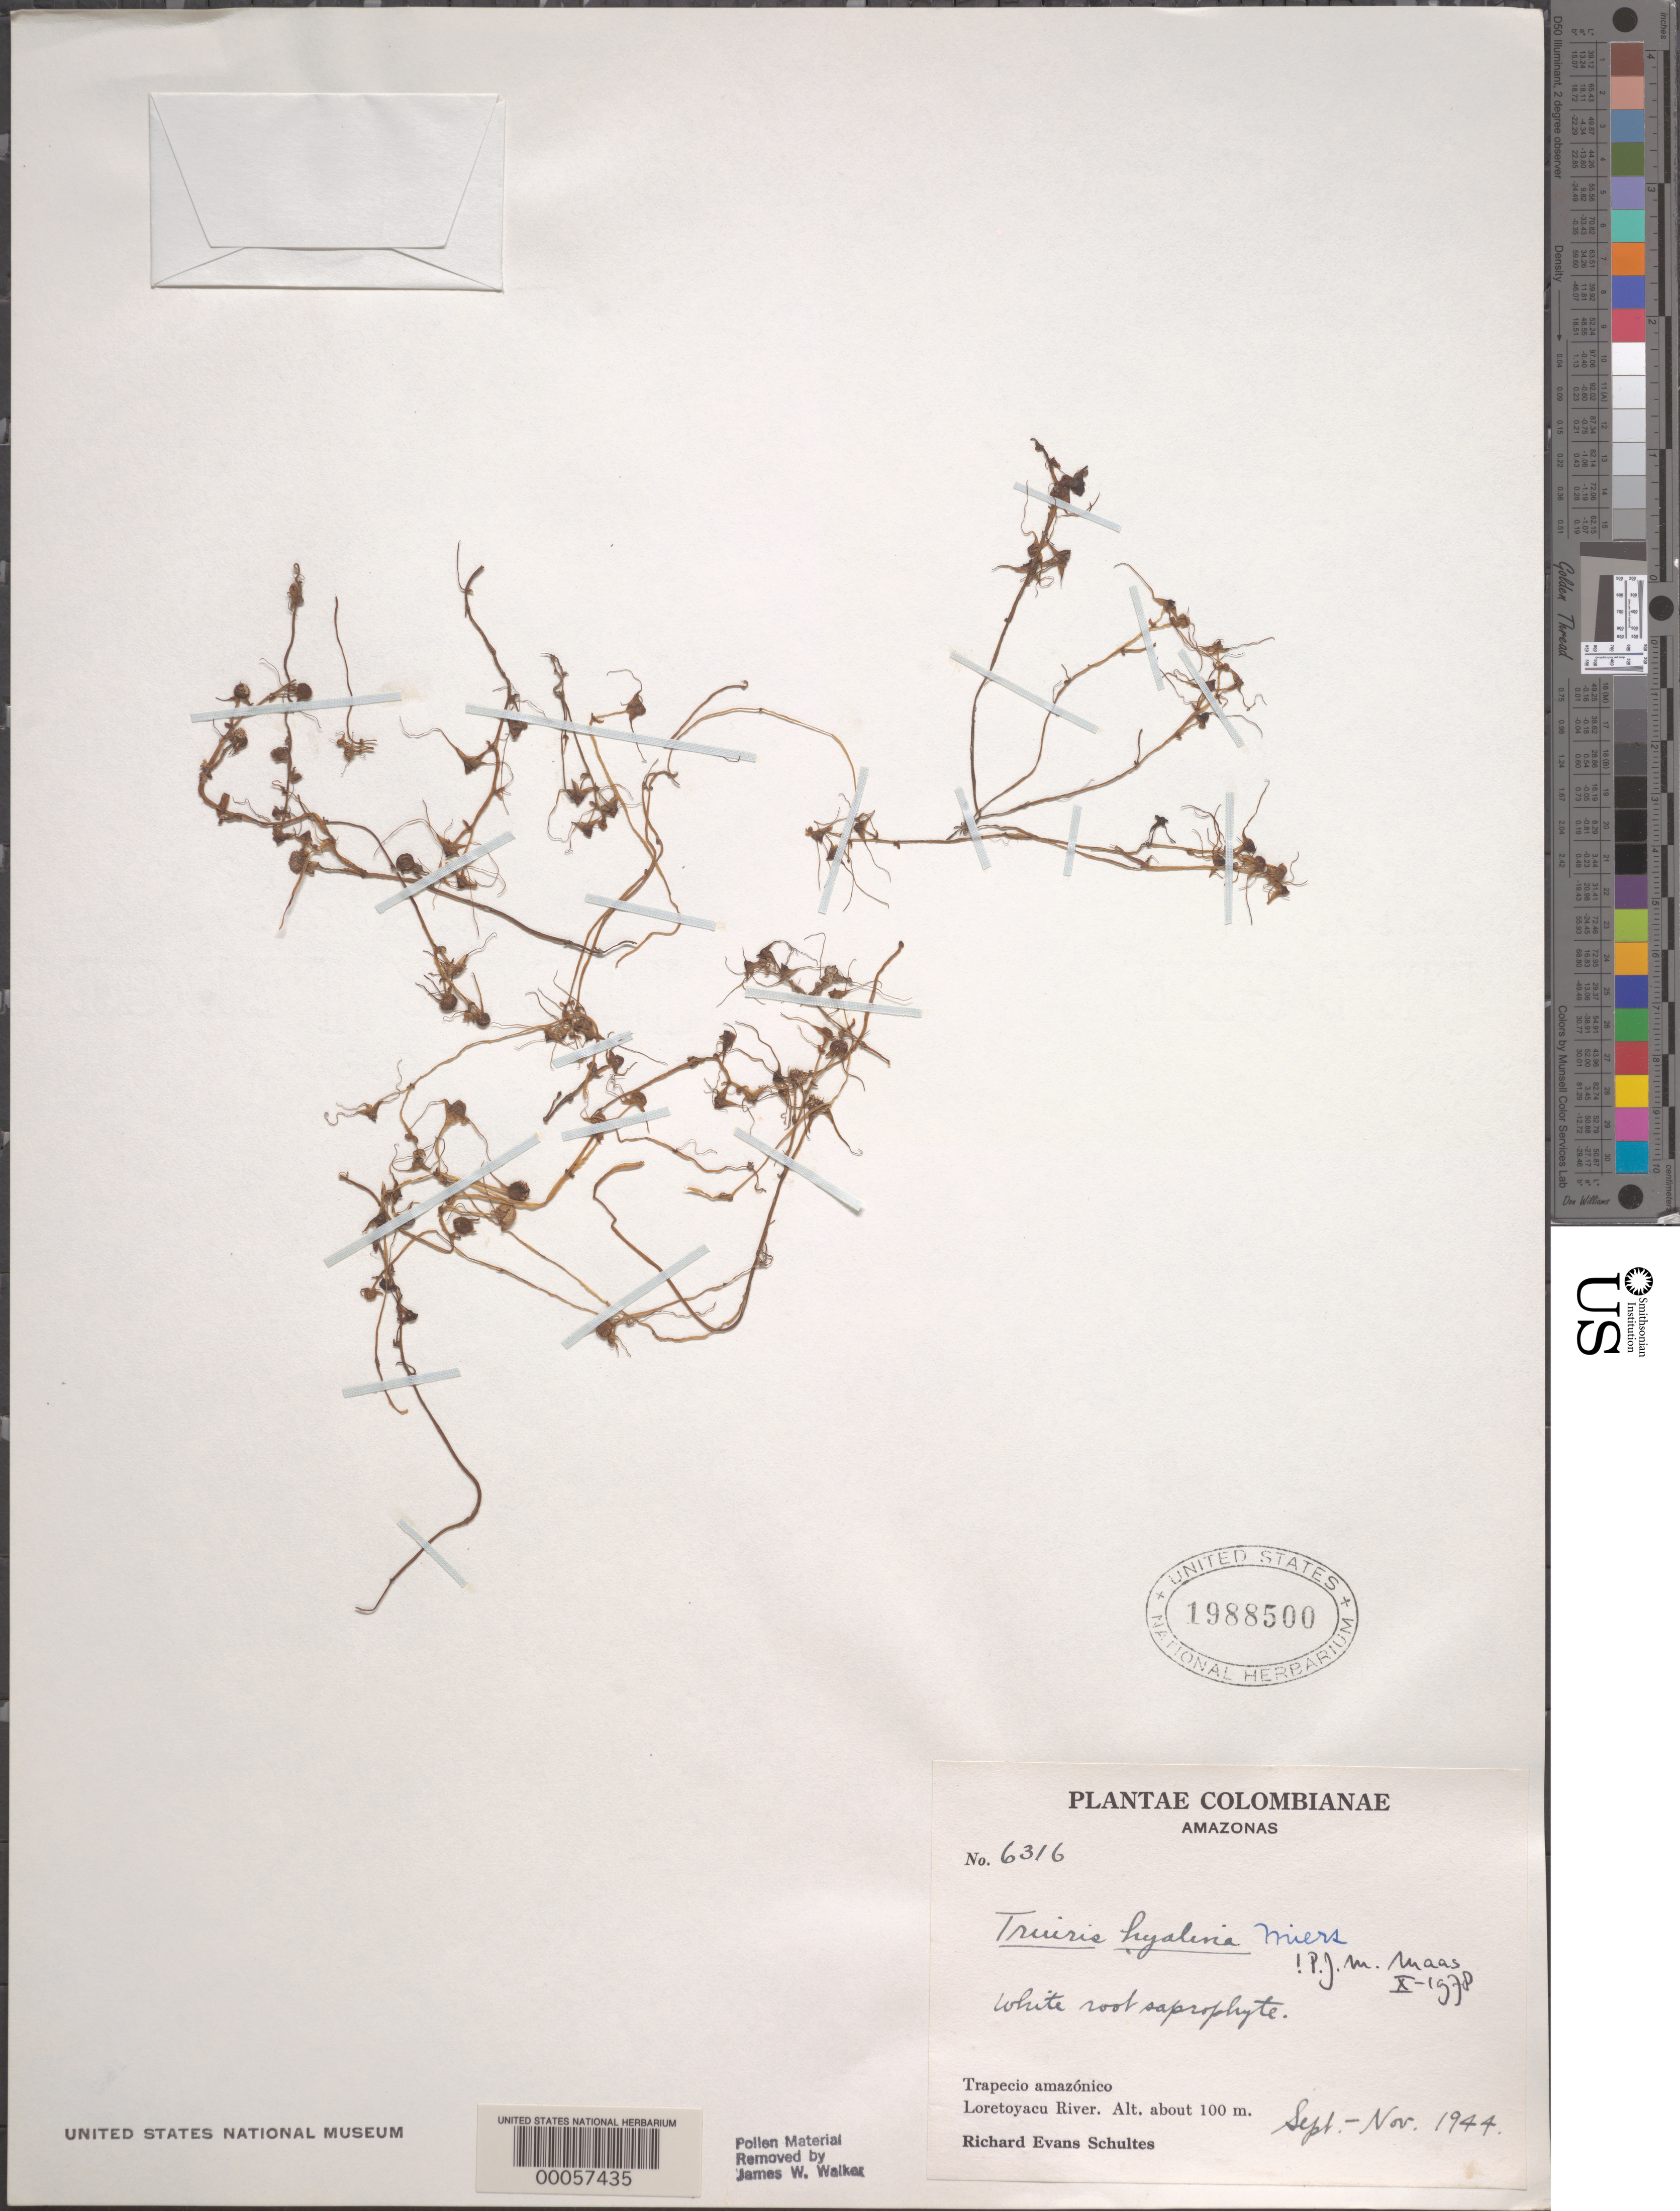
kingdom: Plantae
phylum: Tracheophyta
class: Liliopsida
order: Pandanales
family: Triuridaceae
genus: Triuris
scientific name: Triuris hyalina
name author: Miers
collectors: R. E. Schultes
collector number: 6316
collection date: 1944-09/1944-11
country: Colombia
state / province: Amazônas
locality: Trapecio amazónico. Loretoyacu River.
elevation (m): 100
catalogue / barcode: US 1988500